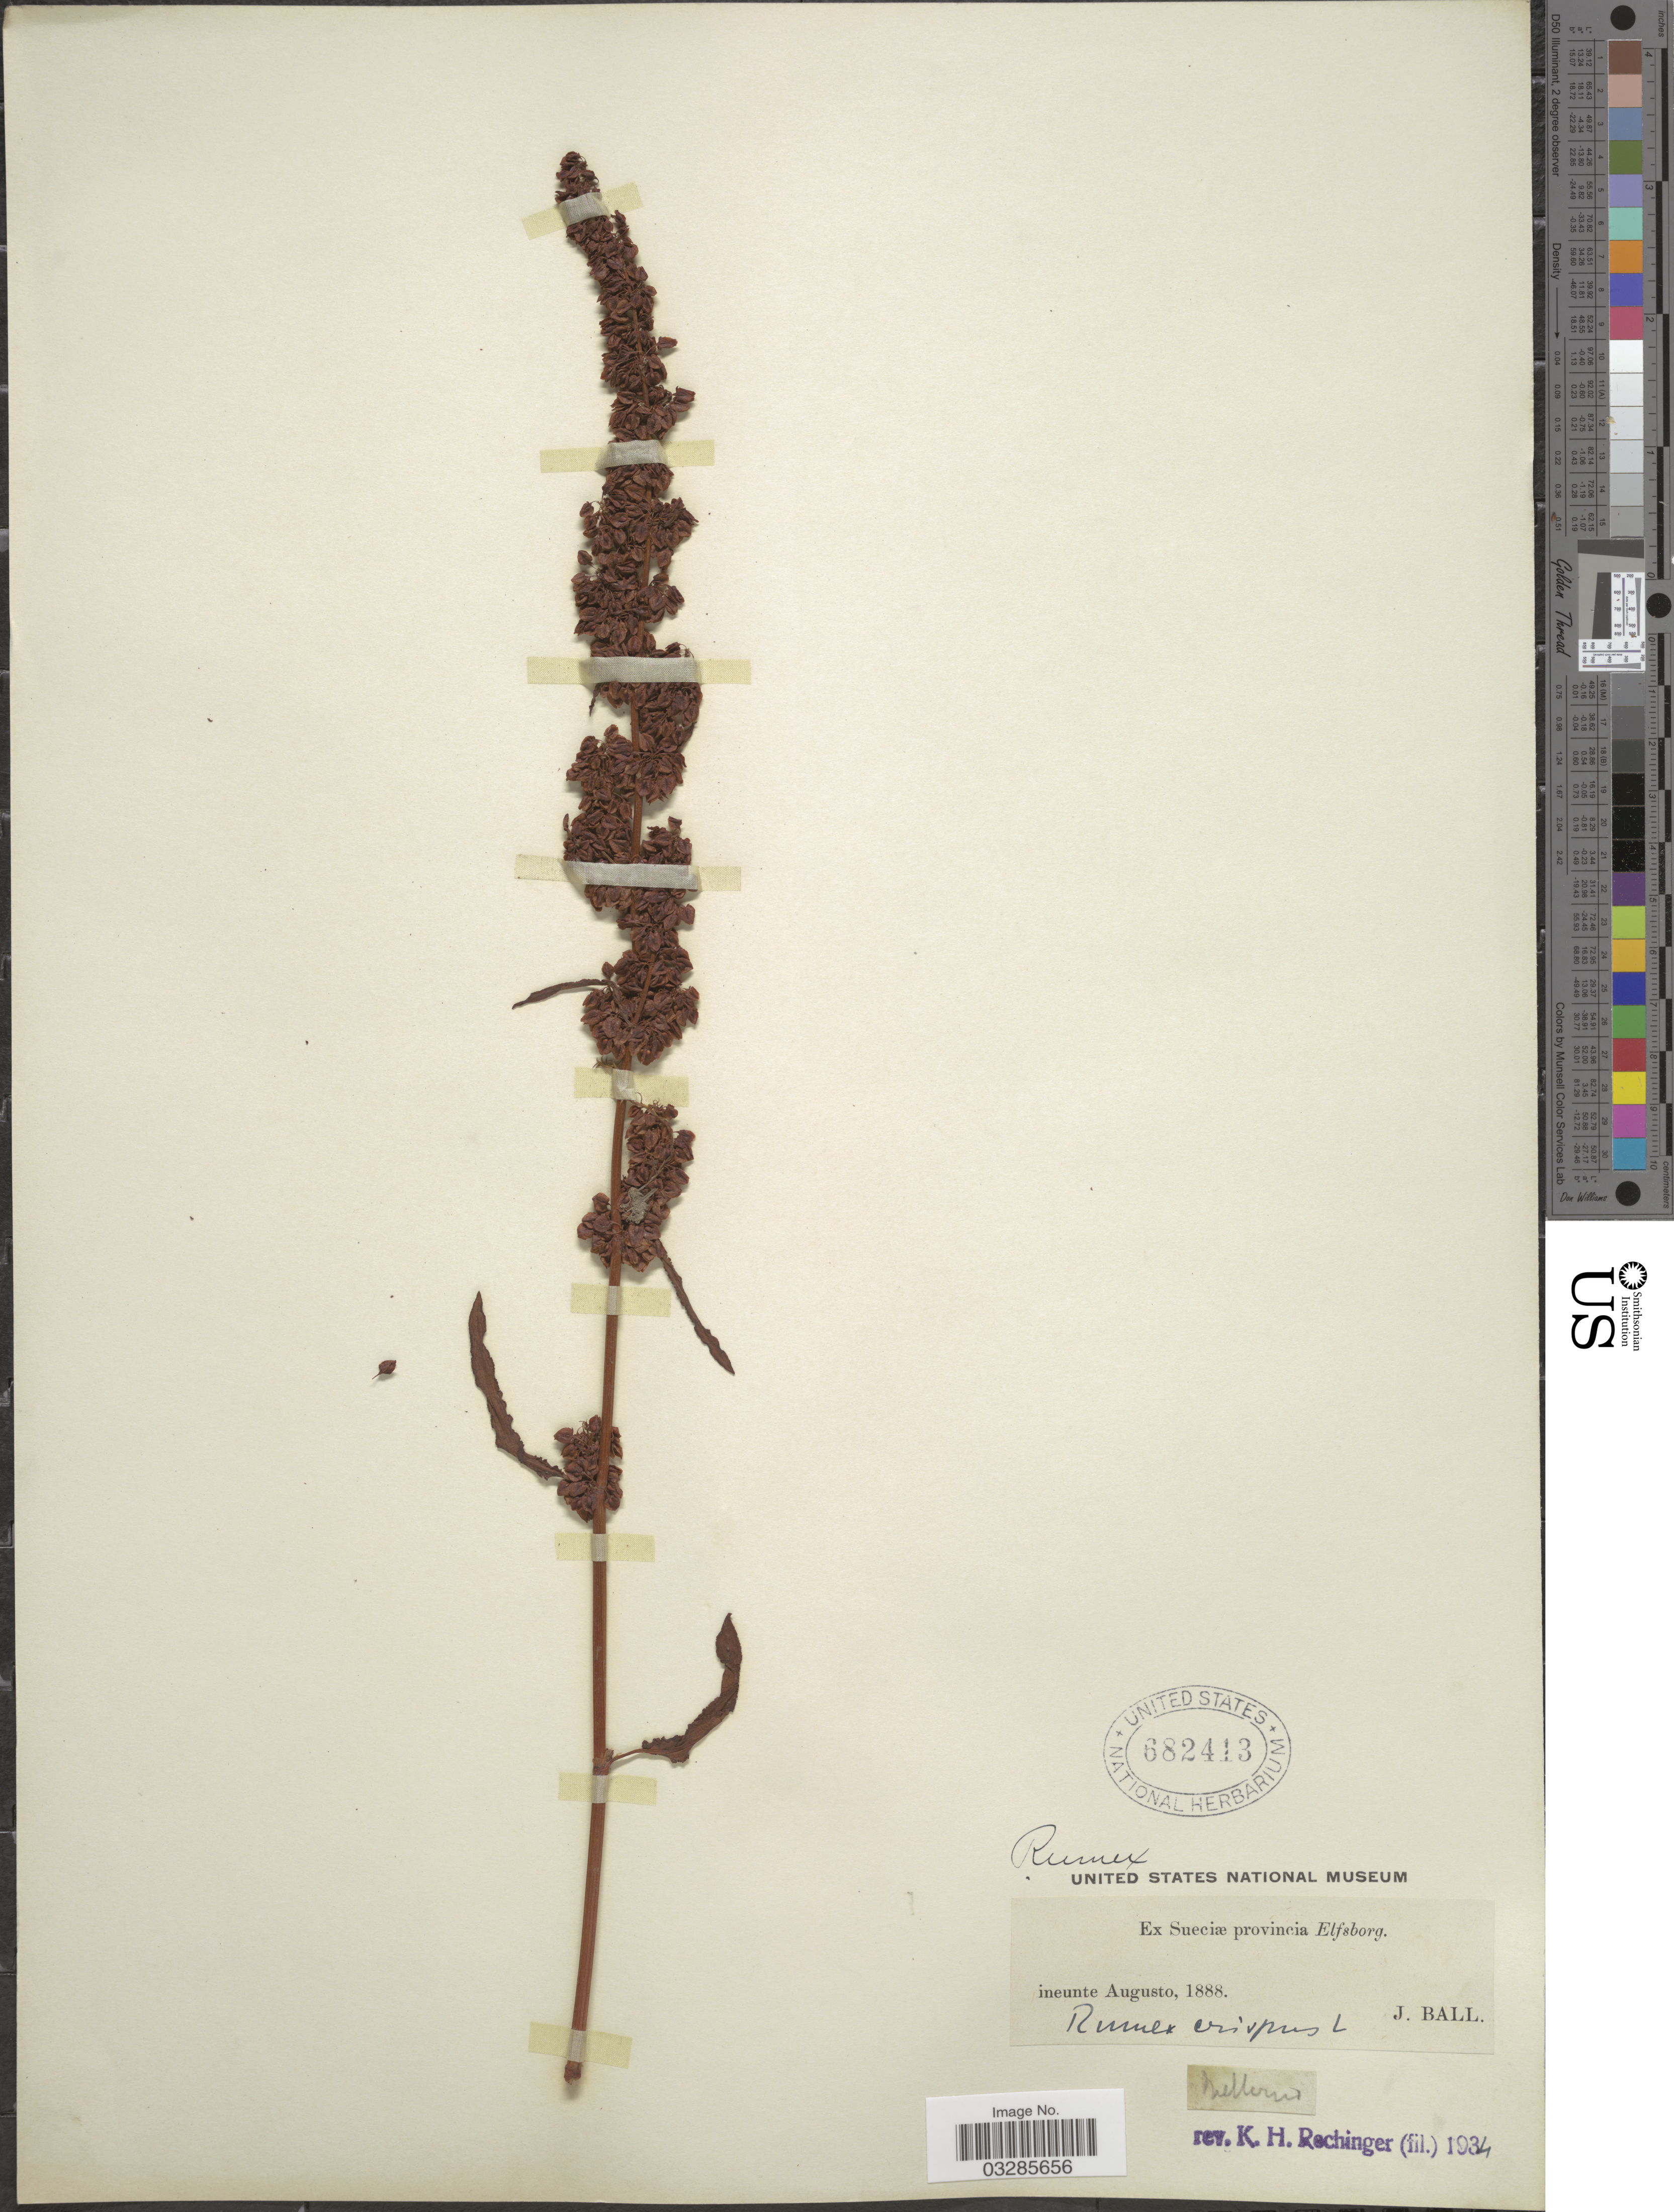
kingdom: Plantae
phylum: Tracheophyta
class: Magnoliopsida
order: Caryophyllales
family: Polygonaceae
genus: Rumex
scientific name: Rumex crispus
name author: L.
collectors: J. Ball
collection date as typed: Ineunte Augusto, 1888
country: Sweden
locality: Ex Sueciæ provincia Elfsborg.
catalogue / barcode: US 682413